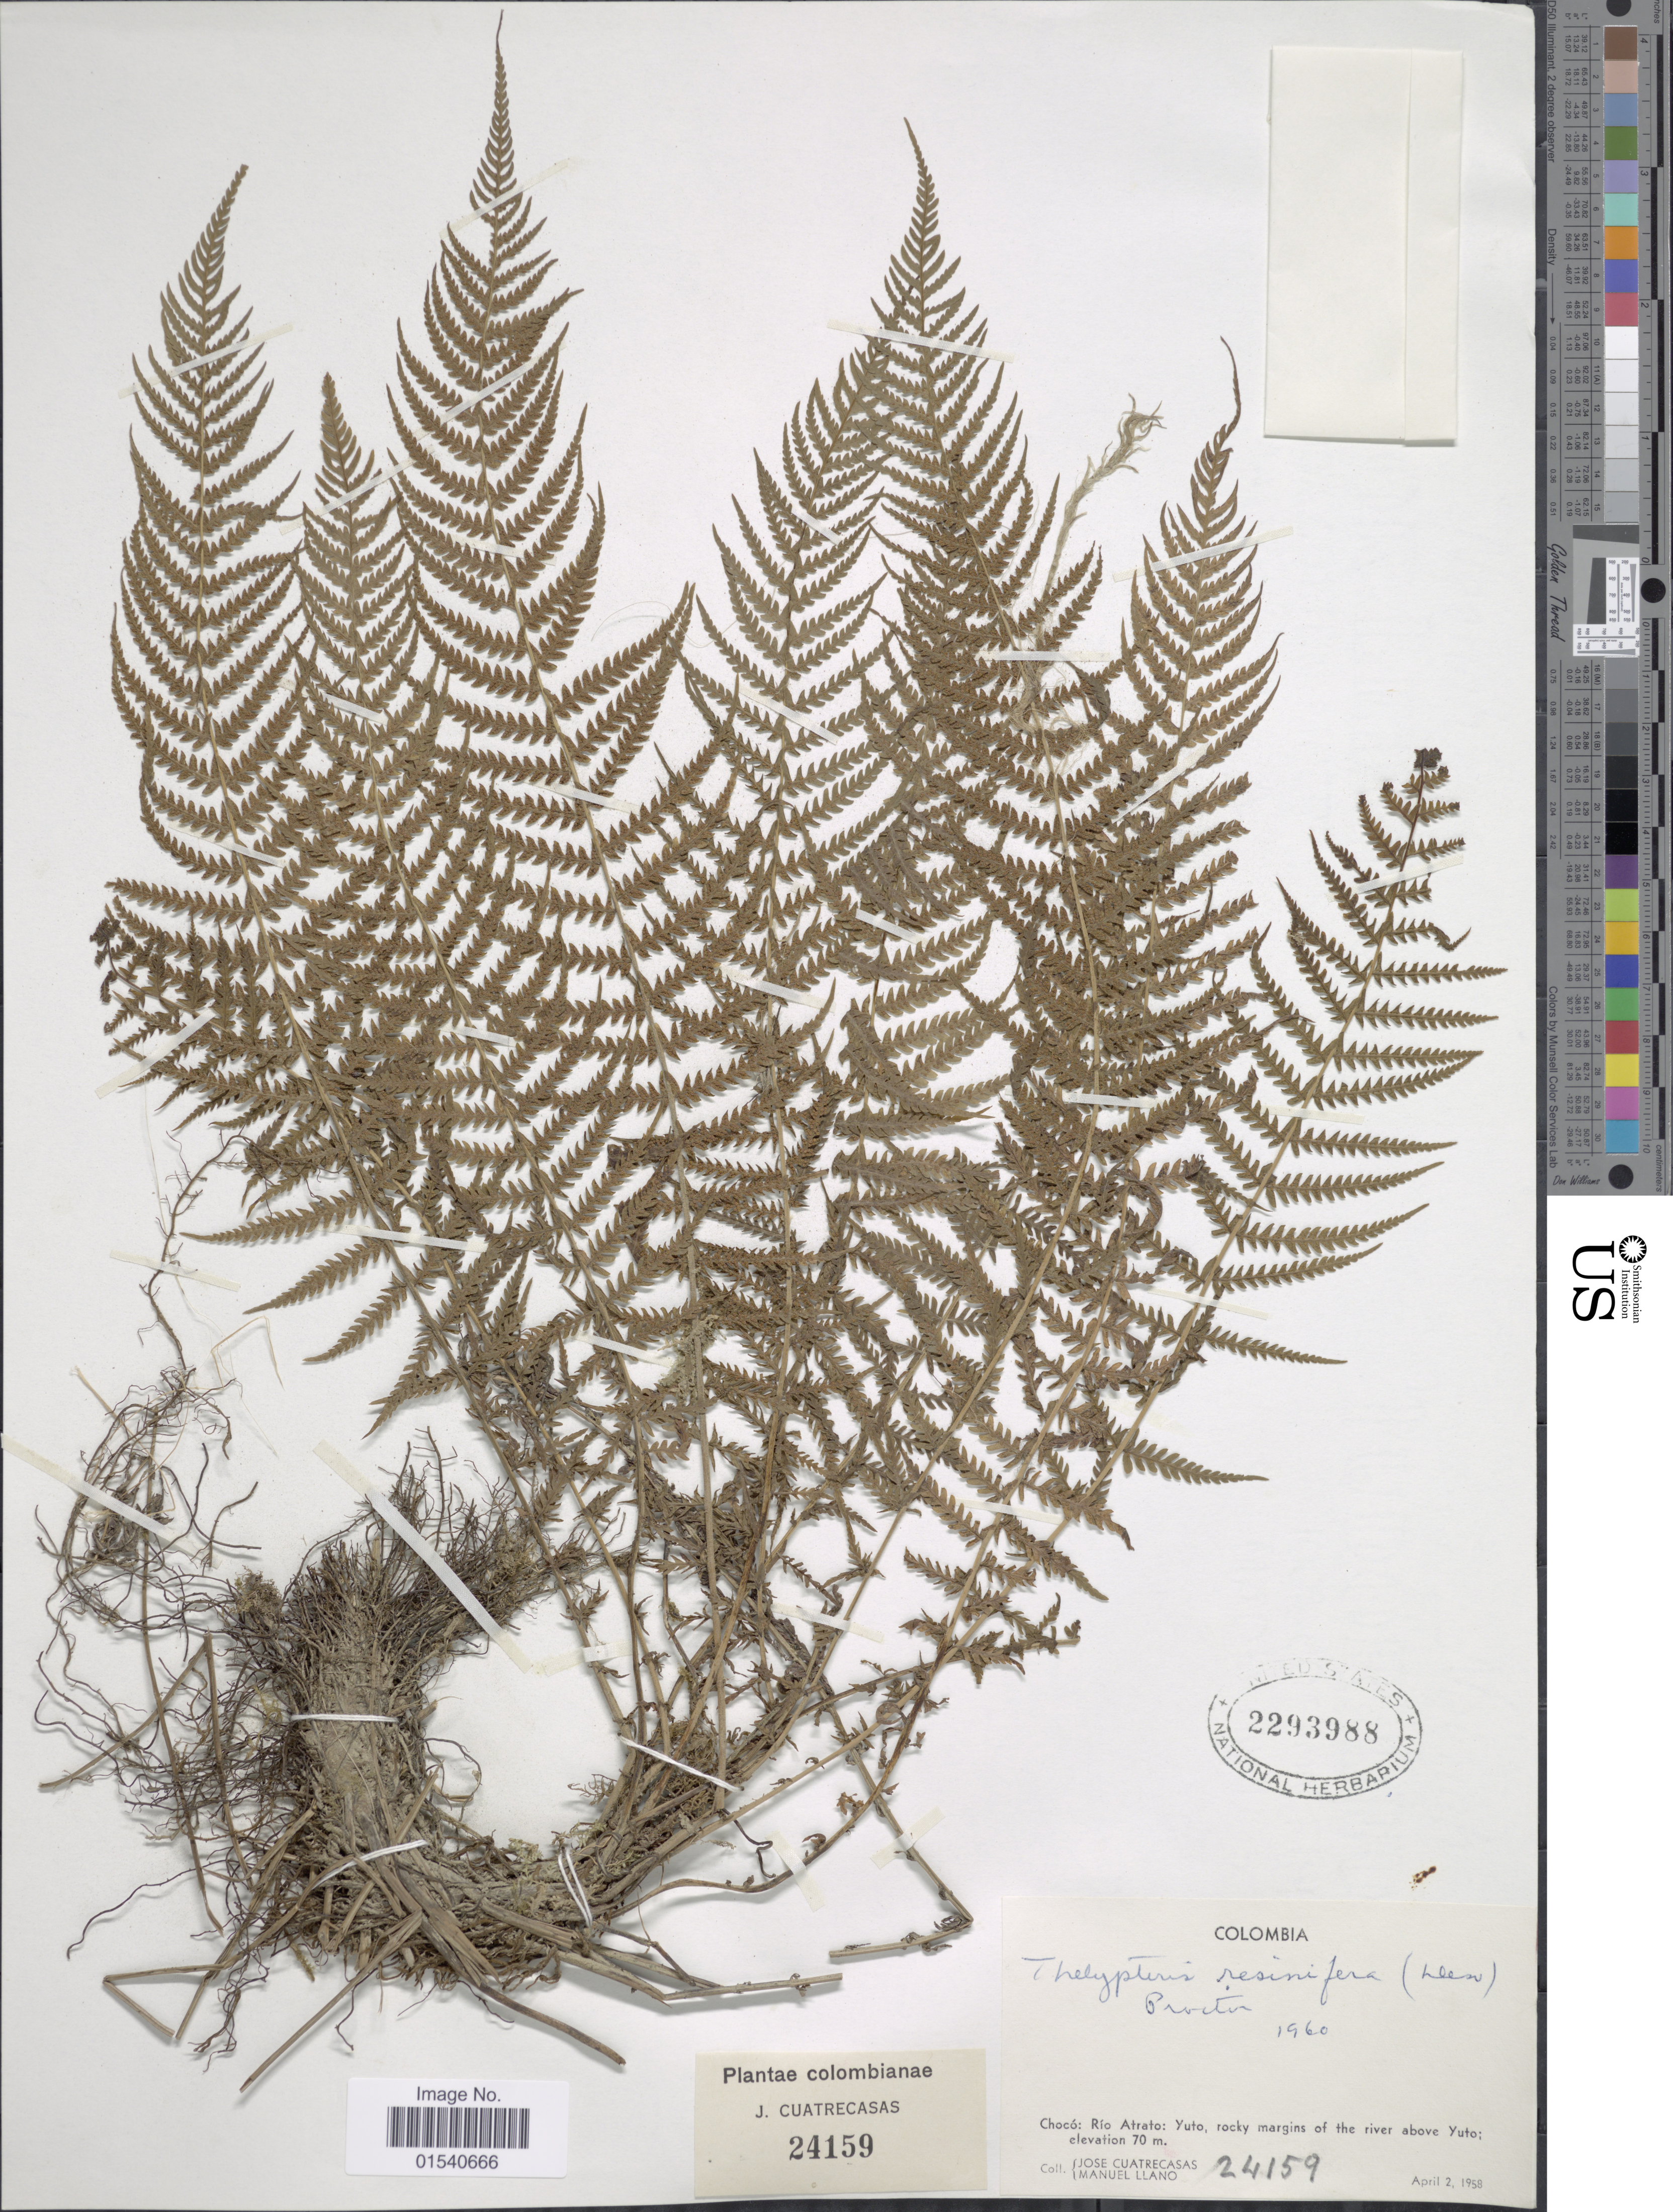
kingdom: Plantae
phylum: Tracheophyta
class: Polypodiopsida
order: Polypodiales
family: Thelypteridaceae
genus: Amauropelta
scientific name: Amauropelta resinifera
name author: (Desv.) Pic. Serm.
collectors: J. Cuatrecasas & M. Llano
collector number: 24159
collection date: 1958-04-02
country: Colombia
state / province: Chocó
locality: Río Atrato: Yuto, rocky margins of the river above Yuto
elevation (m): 70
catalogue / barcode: US 2293988